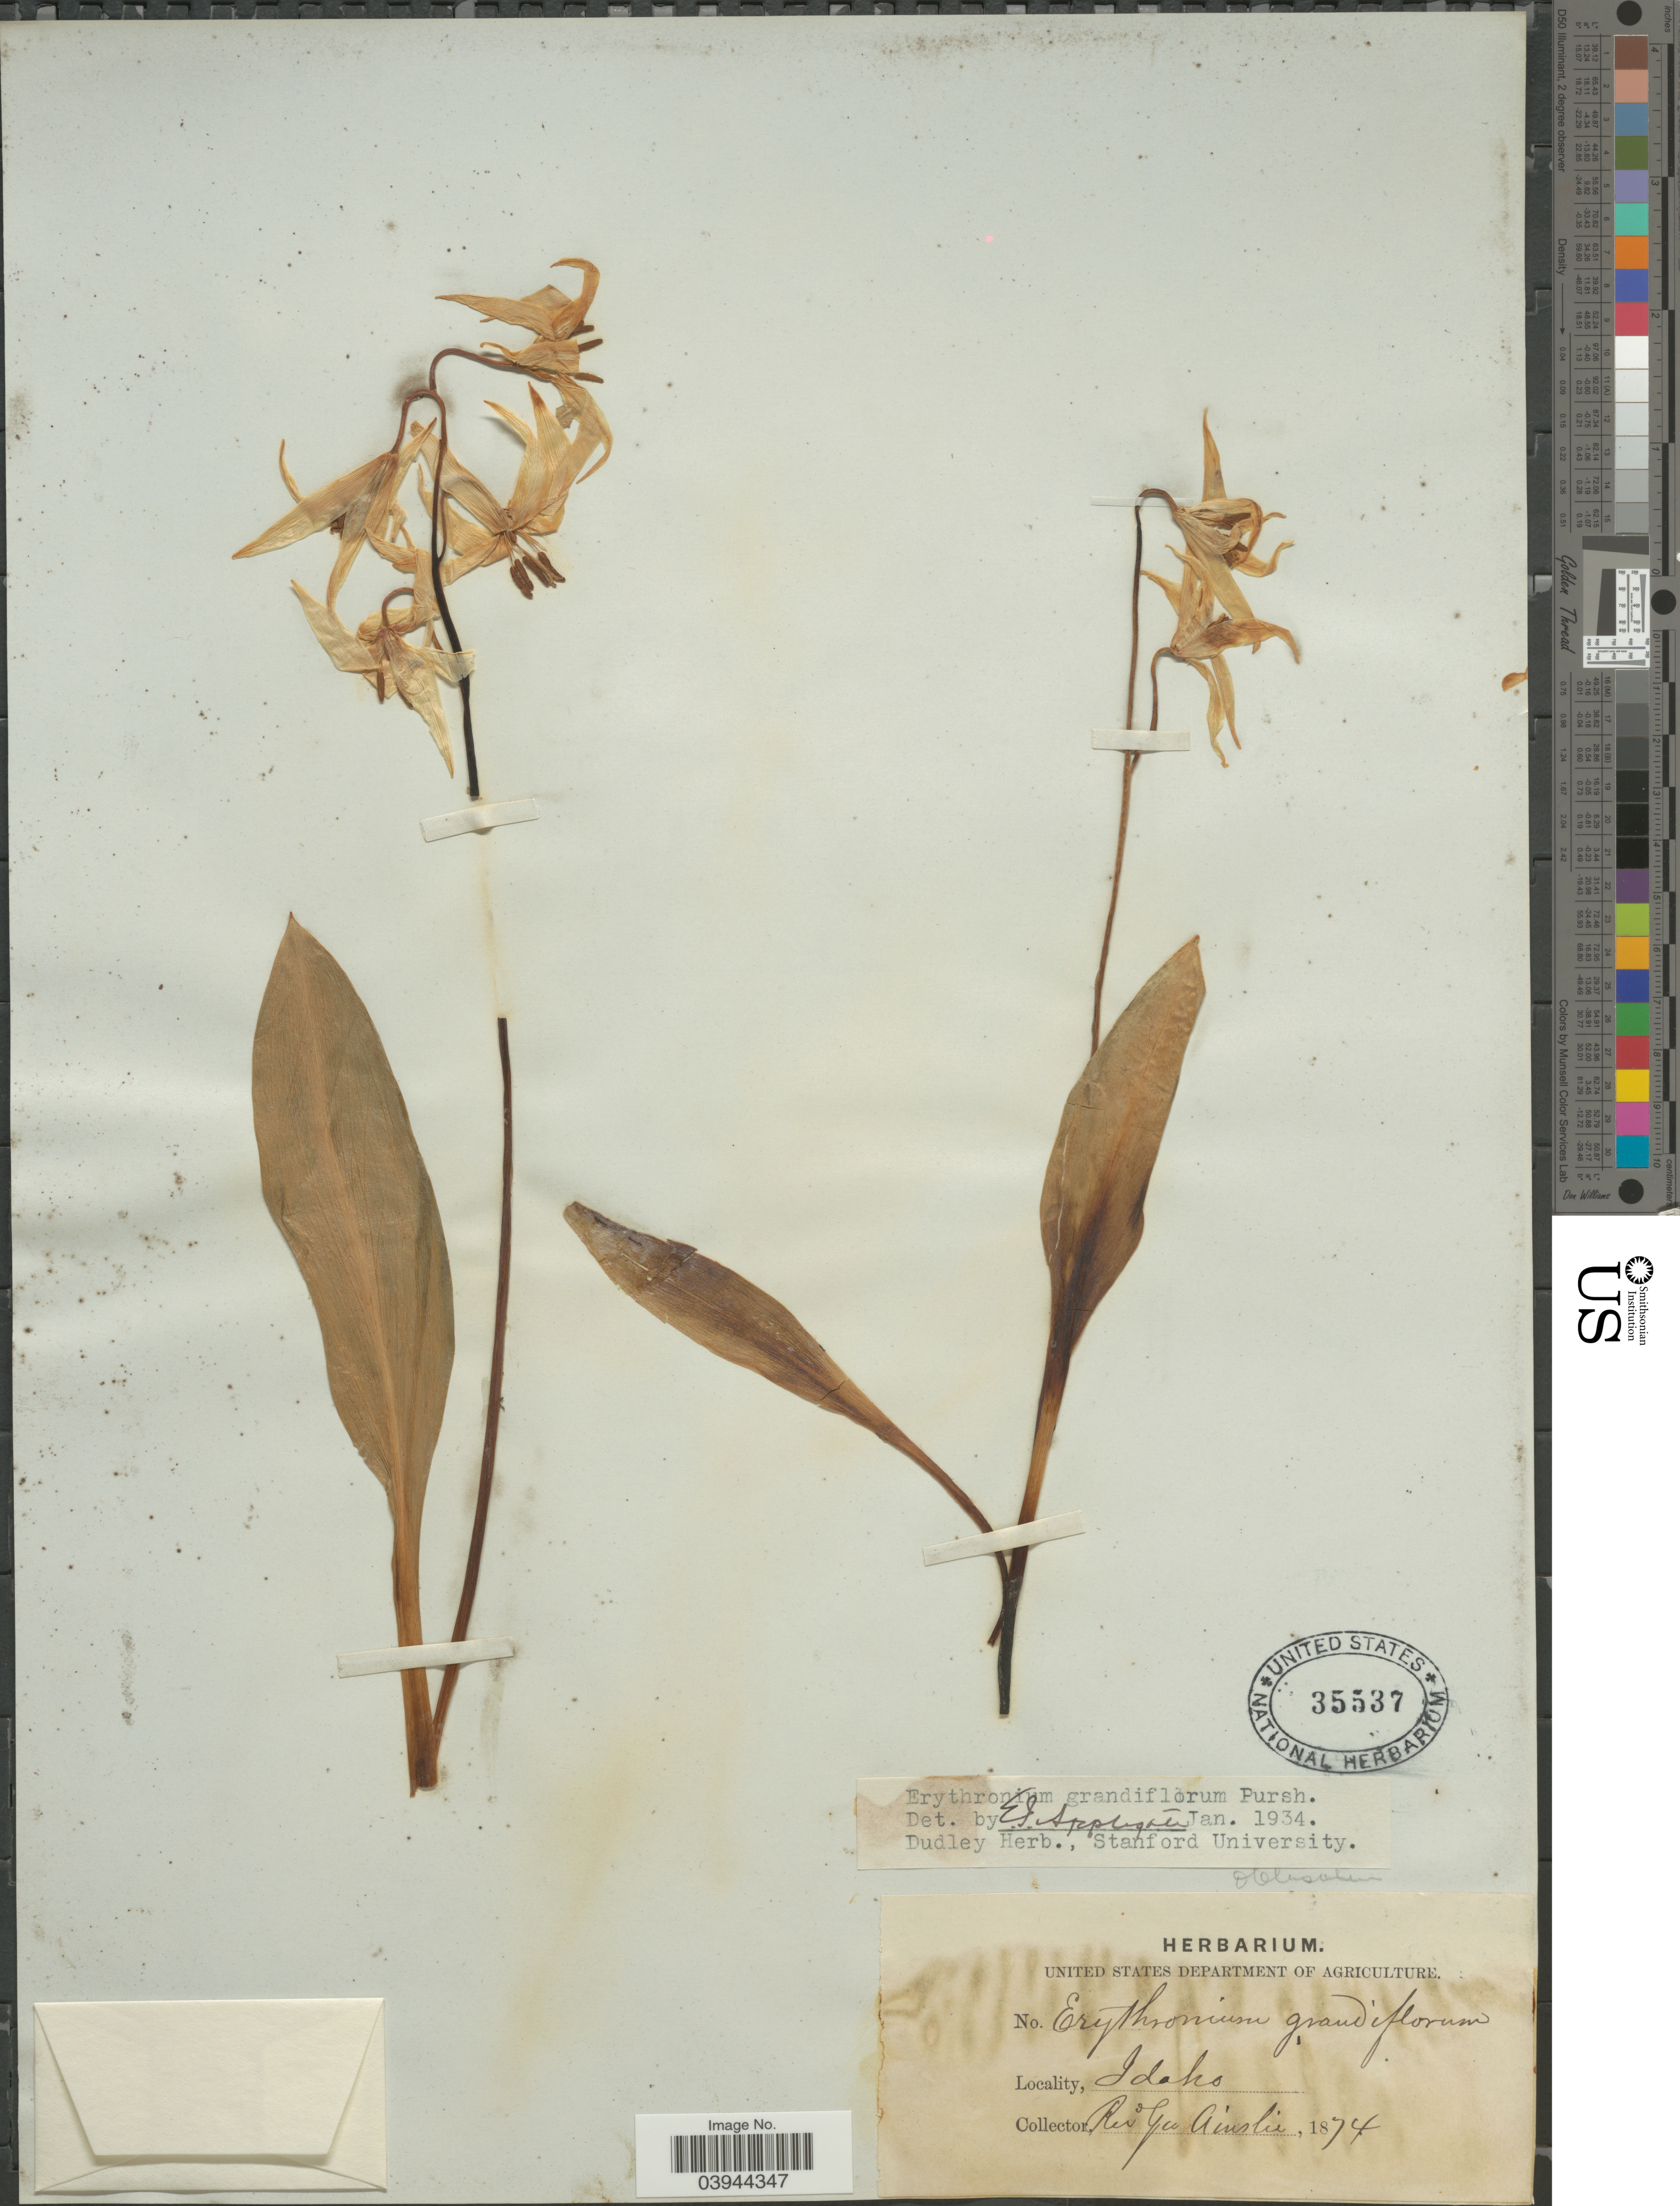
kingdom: Plantae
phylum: Tracheophyta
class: Liliopsida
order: Liliales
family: Liliaceae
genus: Erythronium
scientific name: Erythronium grandiflorum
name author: Pursh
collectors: G. Ainslee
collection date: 1874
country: United States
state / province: Idaho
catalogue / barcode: US 35537